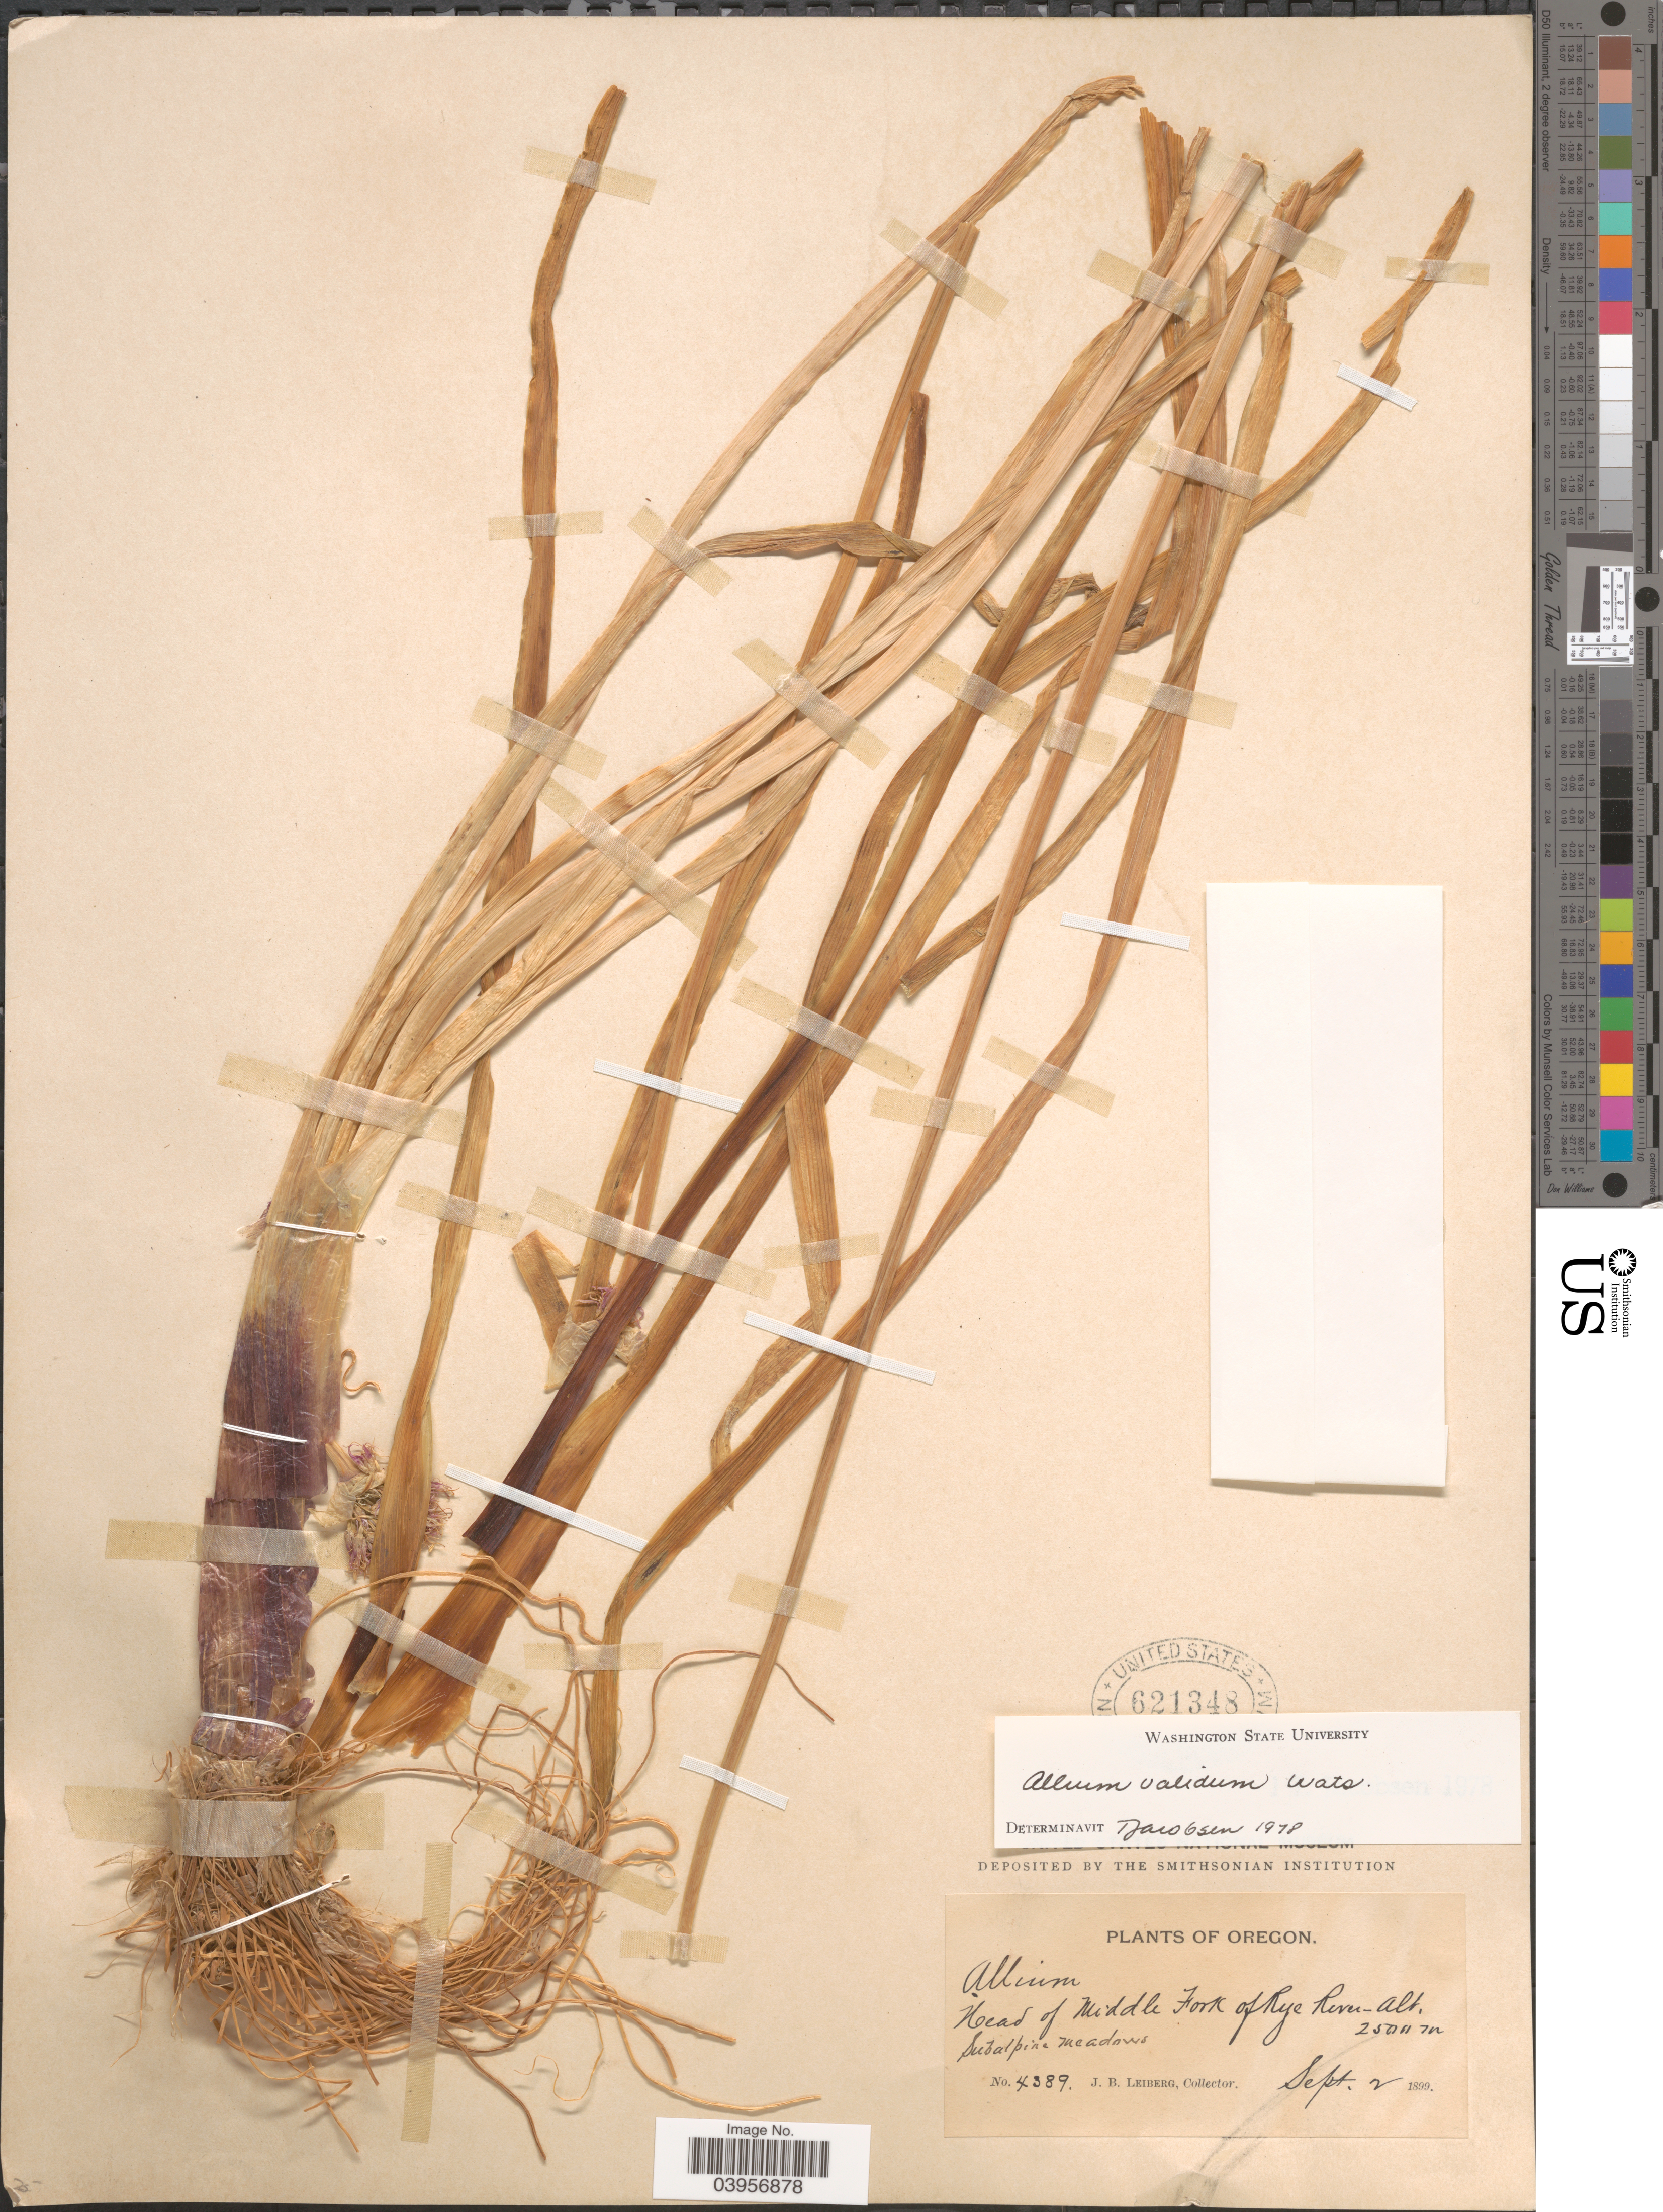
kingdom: Plantae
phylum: Tracheophyta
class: Liliopsida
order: Asparagales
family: Amaryllidaceae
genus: Allium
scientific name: Allium validum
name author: S. Watson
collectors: J. B. Leiberg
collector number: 4389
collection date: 1899-09-02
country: United States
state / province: Oregon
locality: Head of Middle Fork of Rye River. Subalpine meadows.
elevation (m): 2500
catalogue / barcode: US 621348